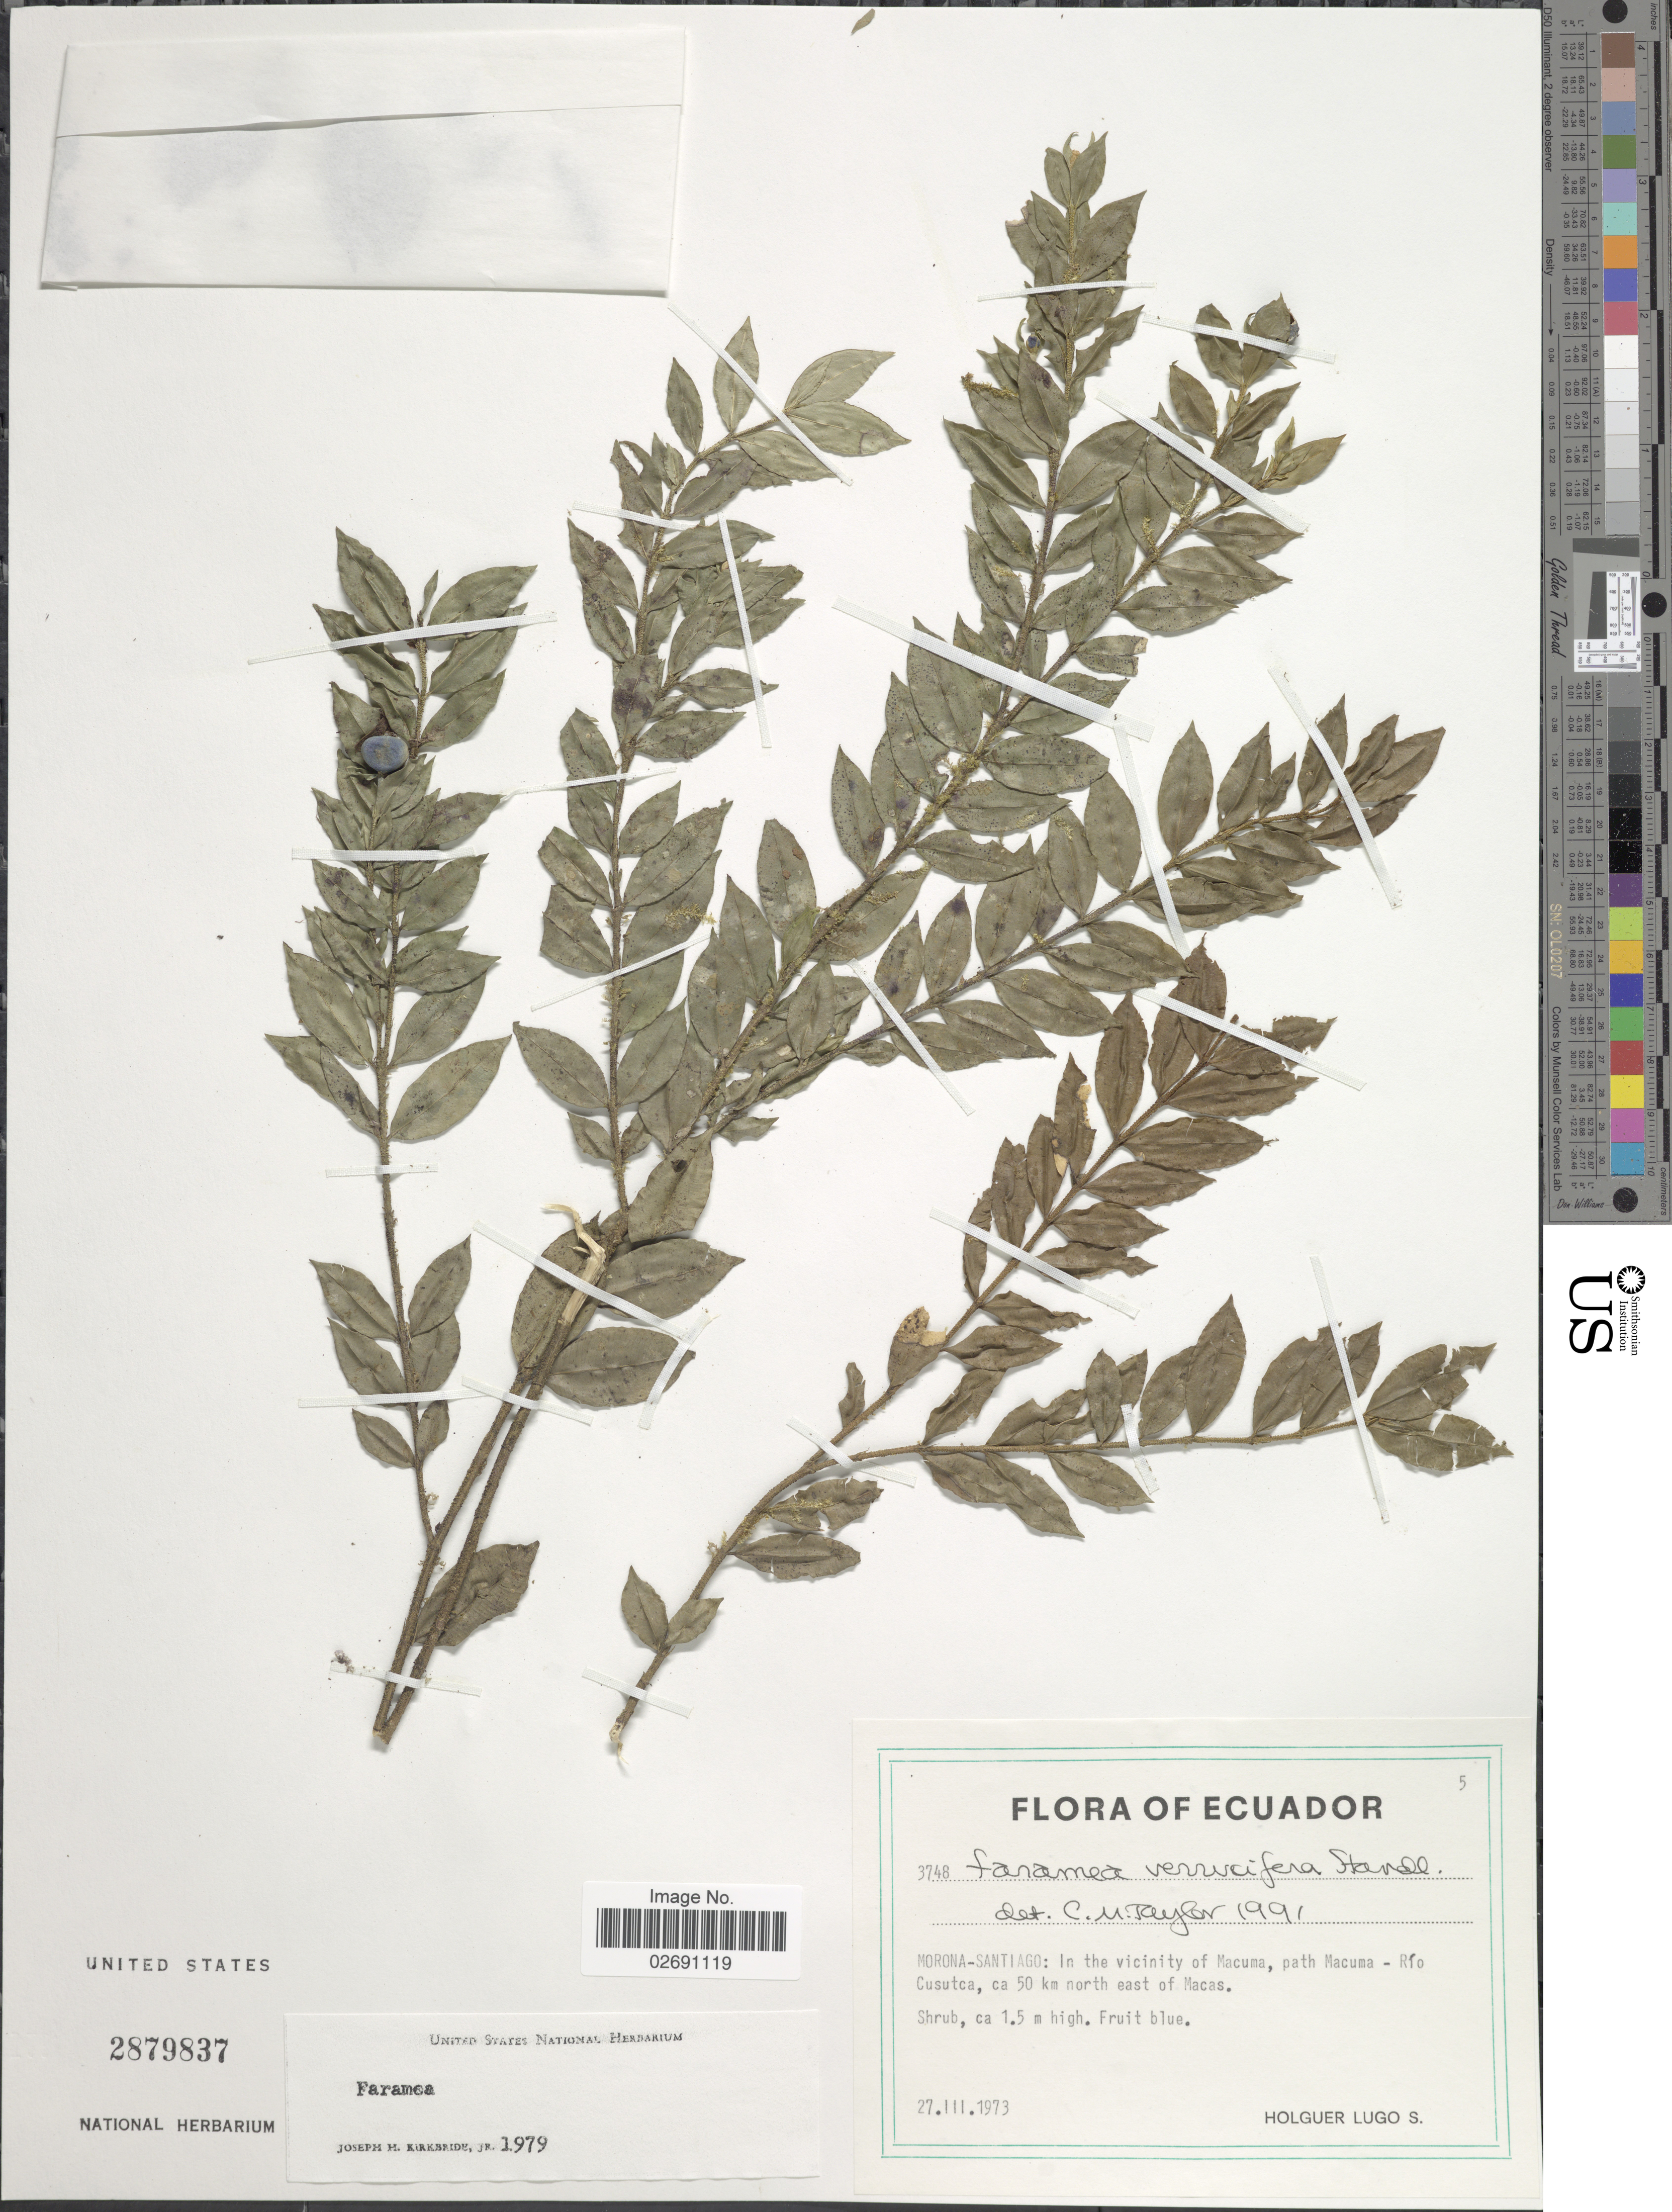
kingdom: Plantae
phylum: Tracheophyta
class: Magnoliopsida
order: Gentianales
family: Rubiaceae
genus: Faramea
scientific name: Faramea verrucifera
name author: Standl.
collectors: H. Lugo S.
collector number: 3748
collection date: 1973-03-27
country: Ecuador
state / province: Morona-Santiago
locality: In the vicinity of Macuma, path Macuma-Rio Cusutca, ca 50 km north east of Macas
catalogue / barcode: US 2879837